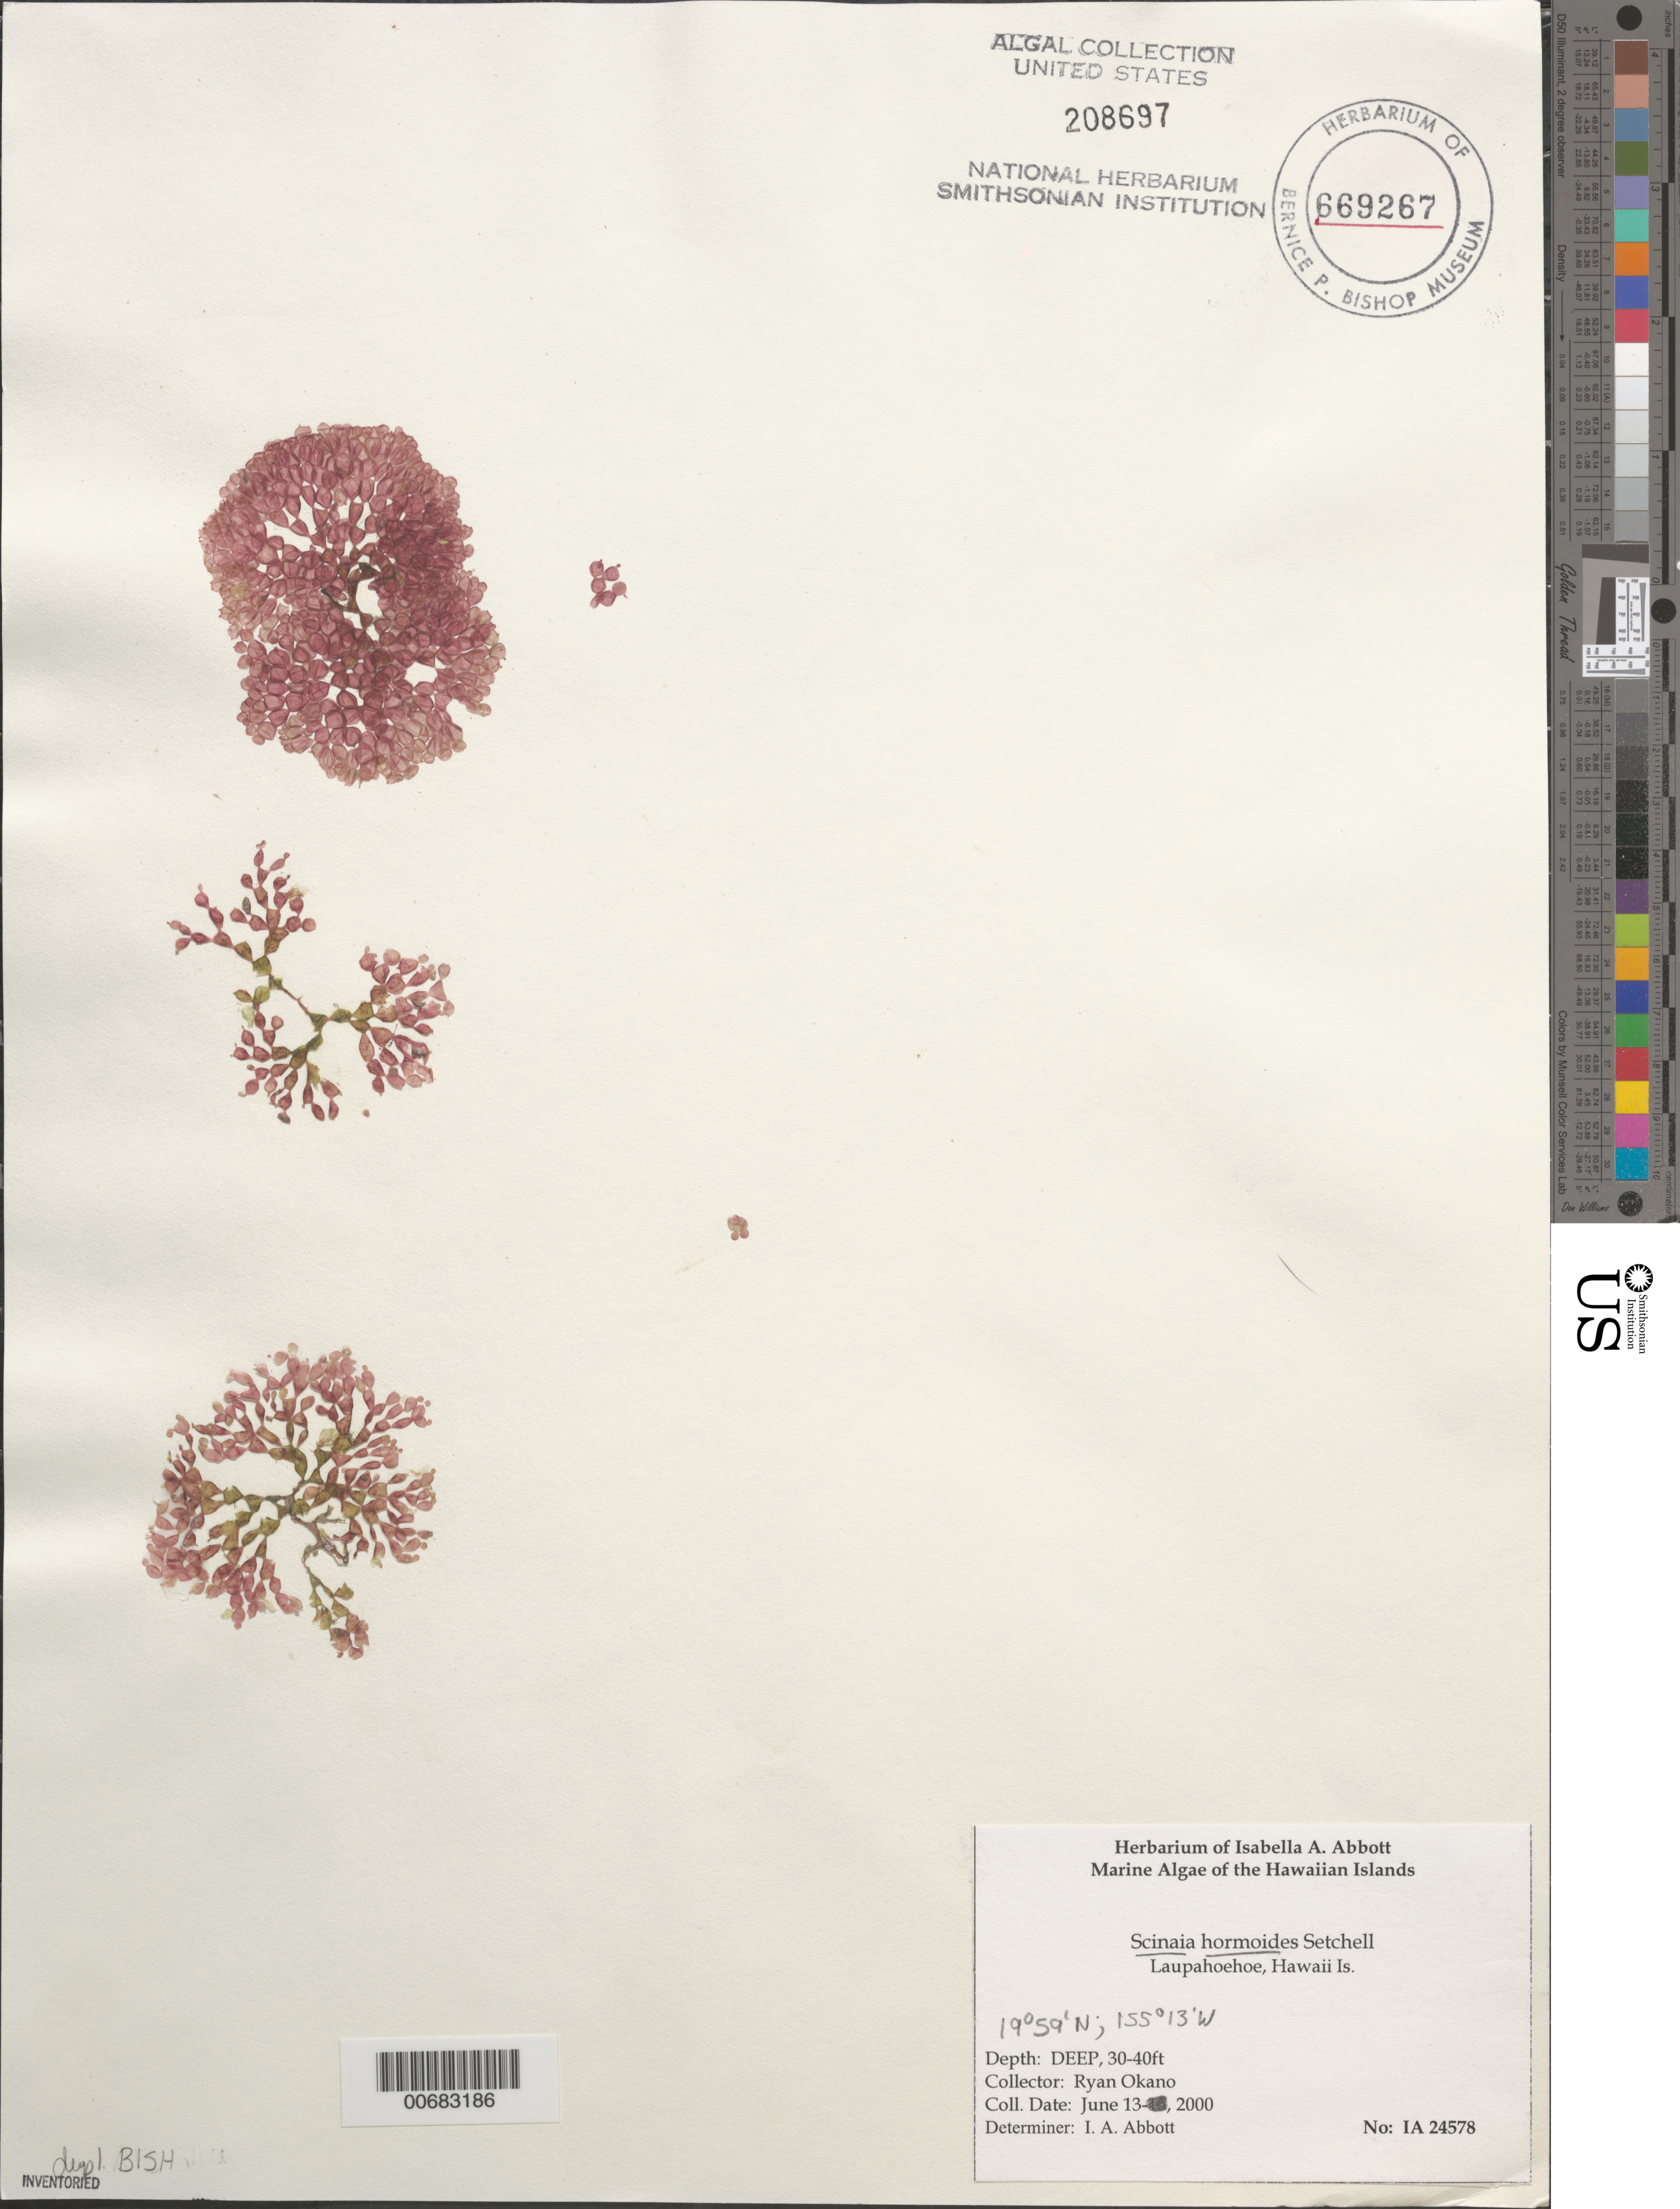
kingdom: Plantae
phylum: Rhodophyta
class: Florideophyceae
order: Nemaliales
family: Scinaiaceae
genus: Scinaia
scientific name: Scinaia hormoides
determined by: Abbott, Isabella A.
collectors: R. Okano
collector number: IAA 24578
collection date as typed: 13 Jun 2000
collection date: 2000-06-13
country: United States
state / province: Hawaii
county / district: Hawaii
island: Hawaii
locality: Laupahoehoe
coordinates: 19 59' N, 155 13' W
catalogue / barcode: US 208697